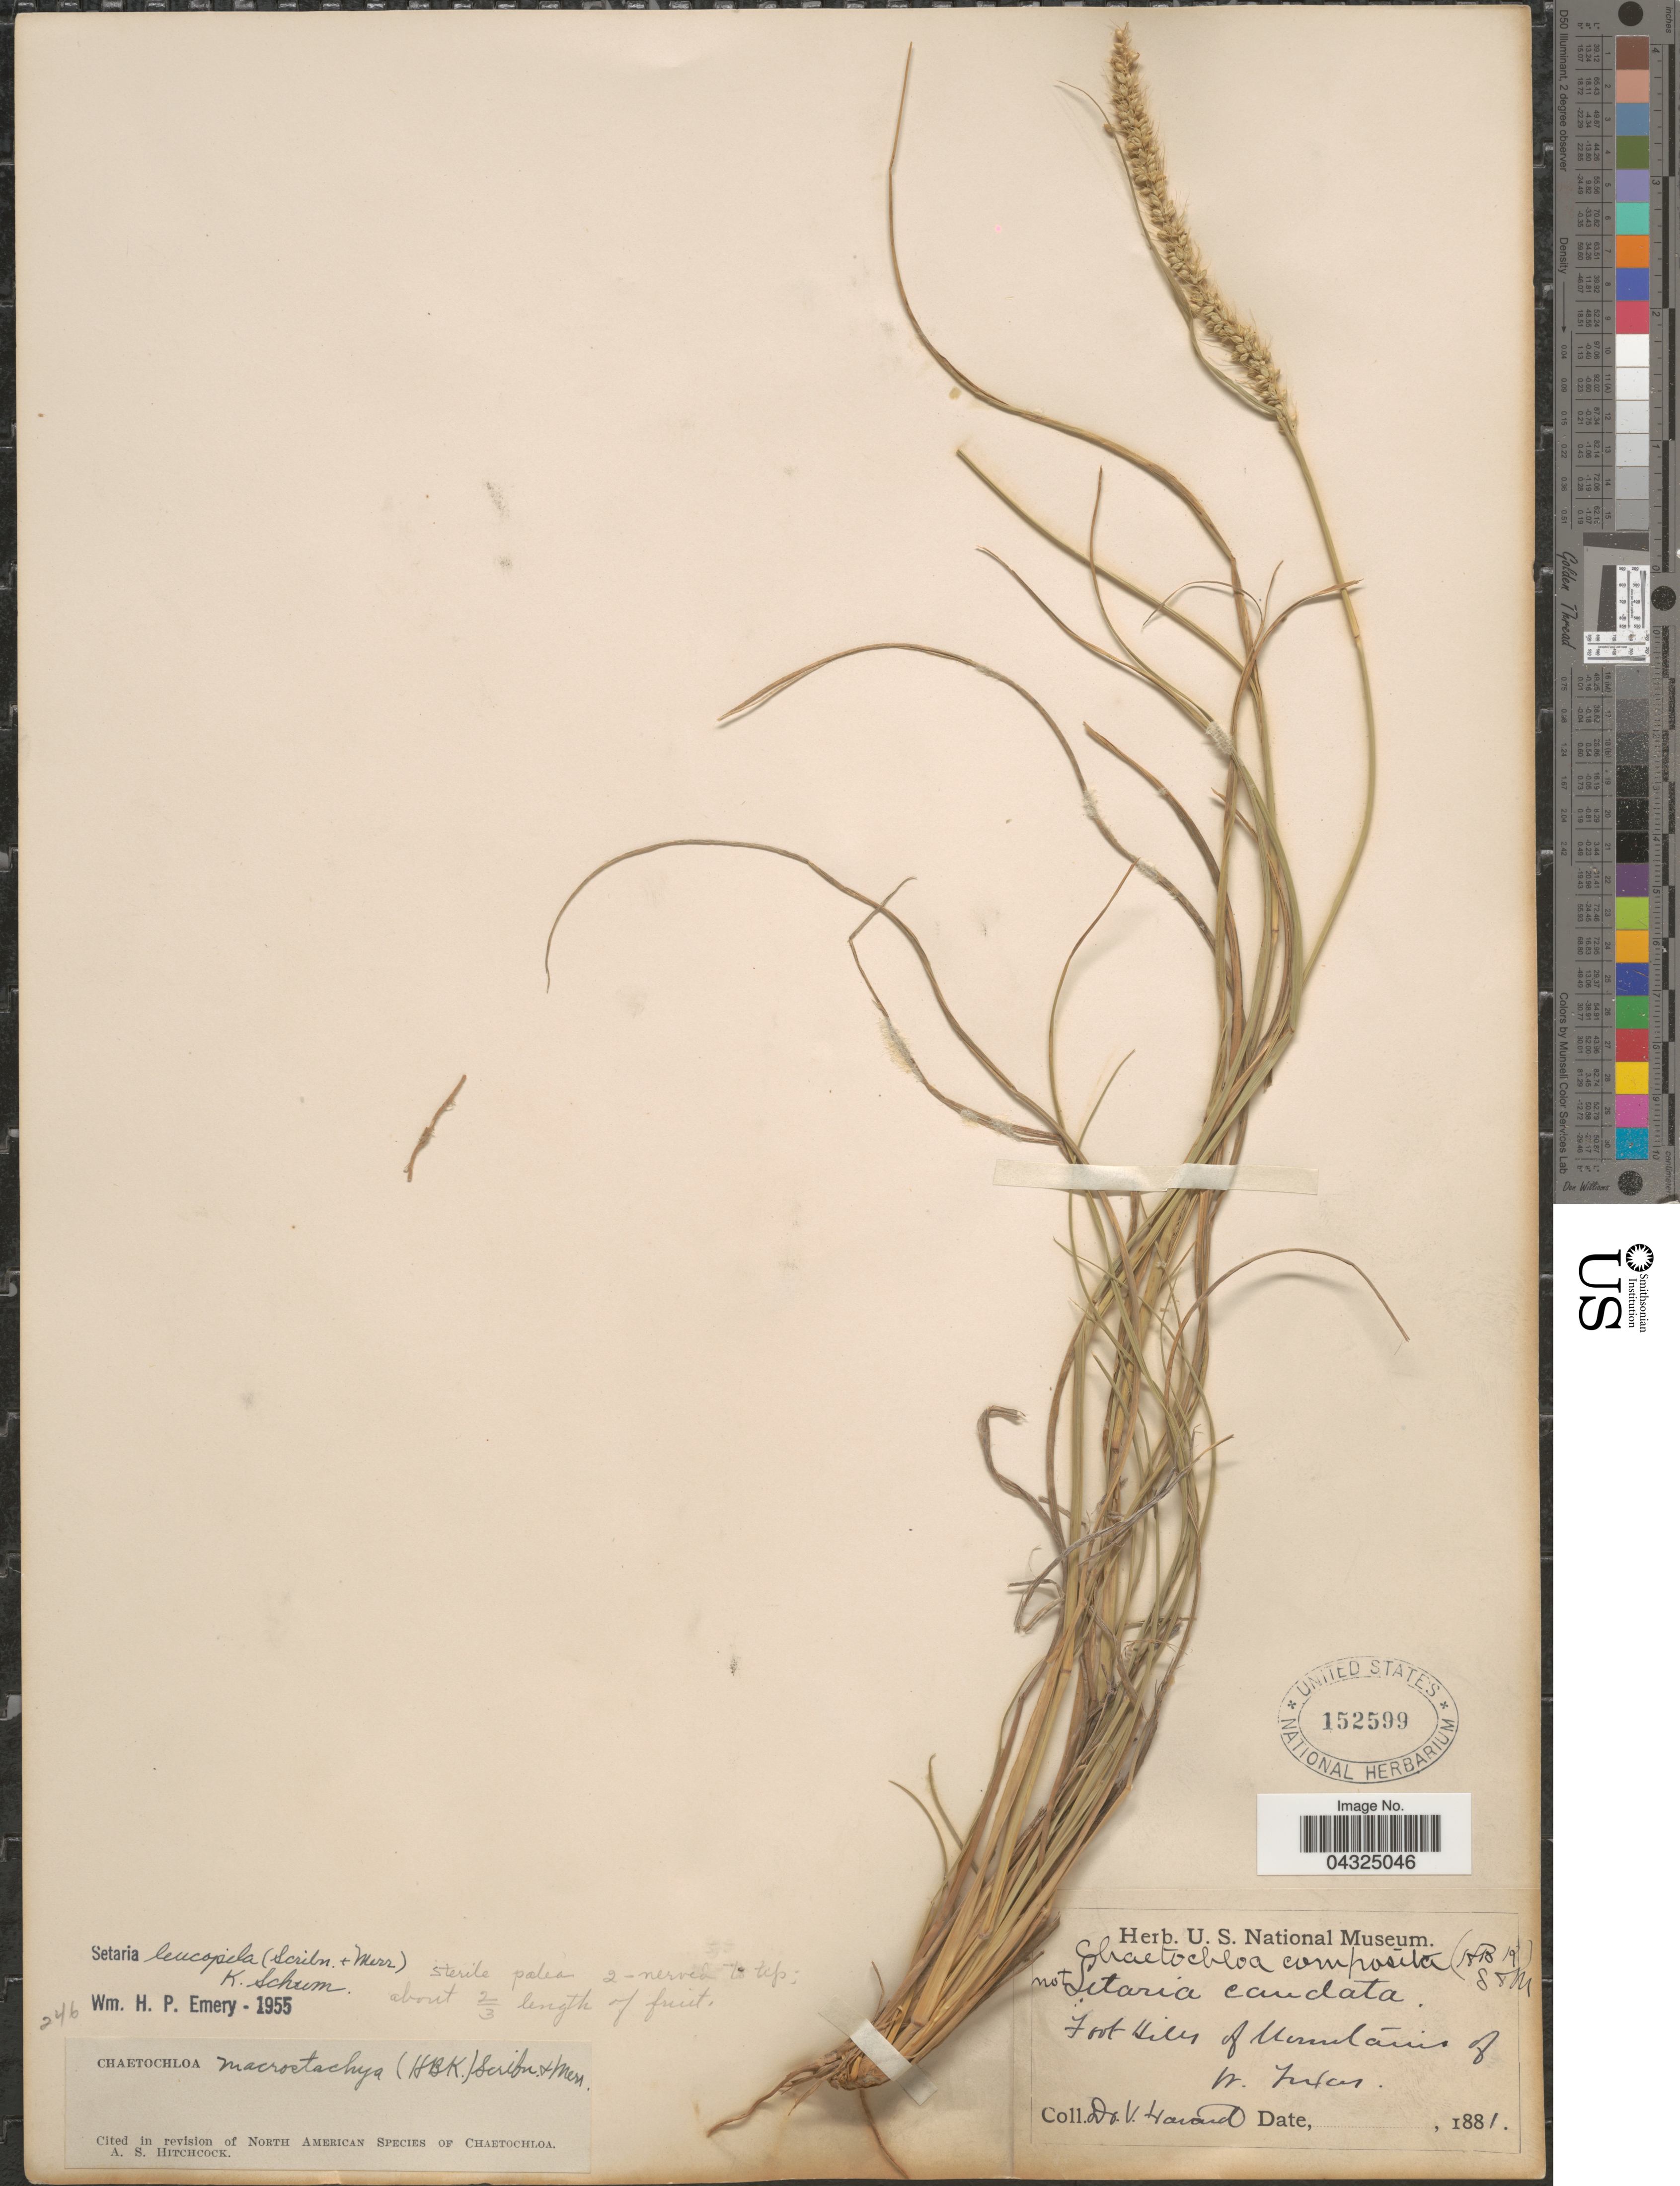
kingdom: Plantae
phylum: Tracheophyta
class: Liliopsida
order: Poales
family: Poaceae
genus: Setaria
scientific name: Setaria leucopila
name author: (Scribn. & Merr.) K. Schum.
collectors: V. Havard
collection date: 1881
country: United States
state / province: Texas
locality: Foot Hills of Mountains of W. Texas.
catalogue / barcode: US 152599